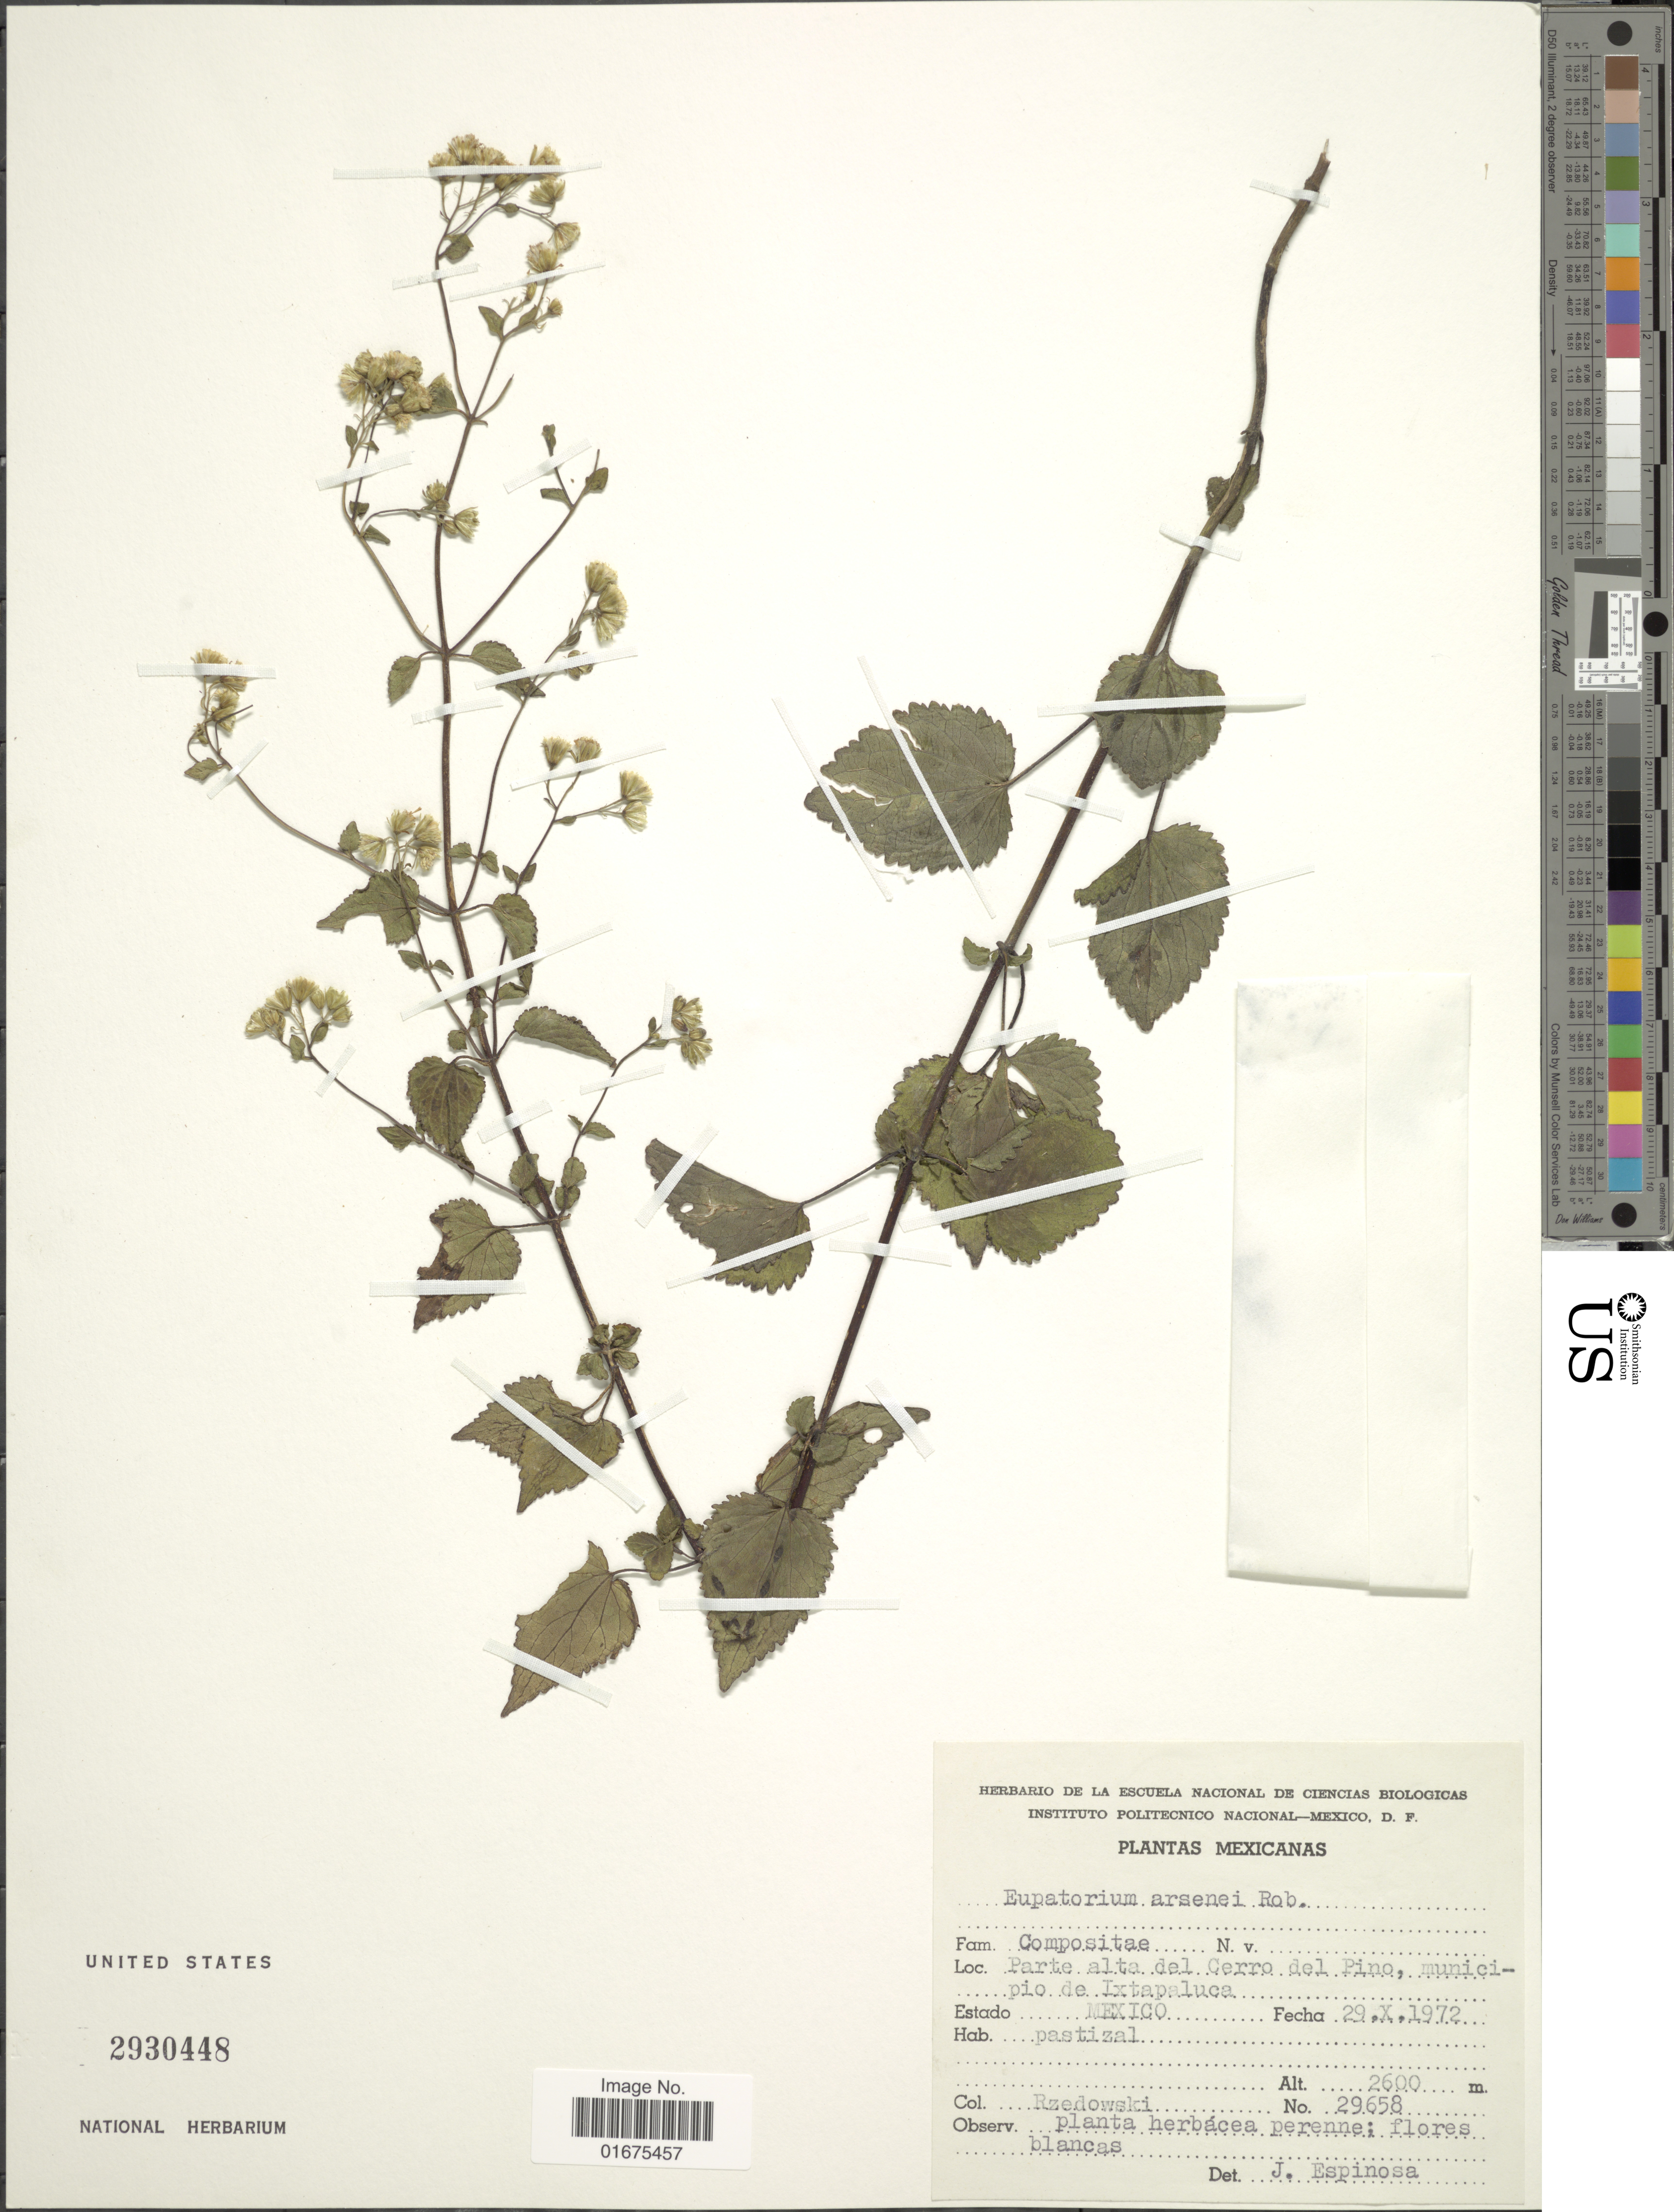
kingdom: Plantae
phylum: Tracheophyta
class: Magnoliopsida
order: Asterales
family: Asteraceae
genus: Ageratina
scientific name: Ageratina arsenei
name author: (B.L. Rob.) R.M. King & H. Rob.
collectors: Rzedowski, --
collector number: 29658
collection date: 1972-10-29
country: Mexico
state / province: México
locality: Parte alta del Cerro del Pino, municipio de Ixtapaluca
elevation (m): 2600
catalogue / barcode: US 2930448